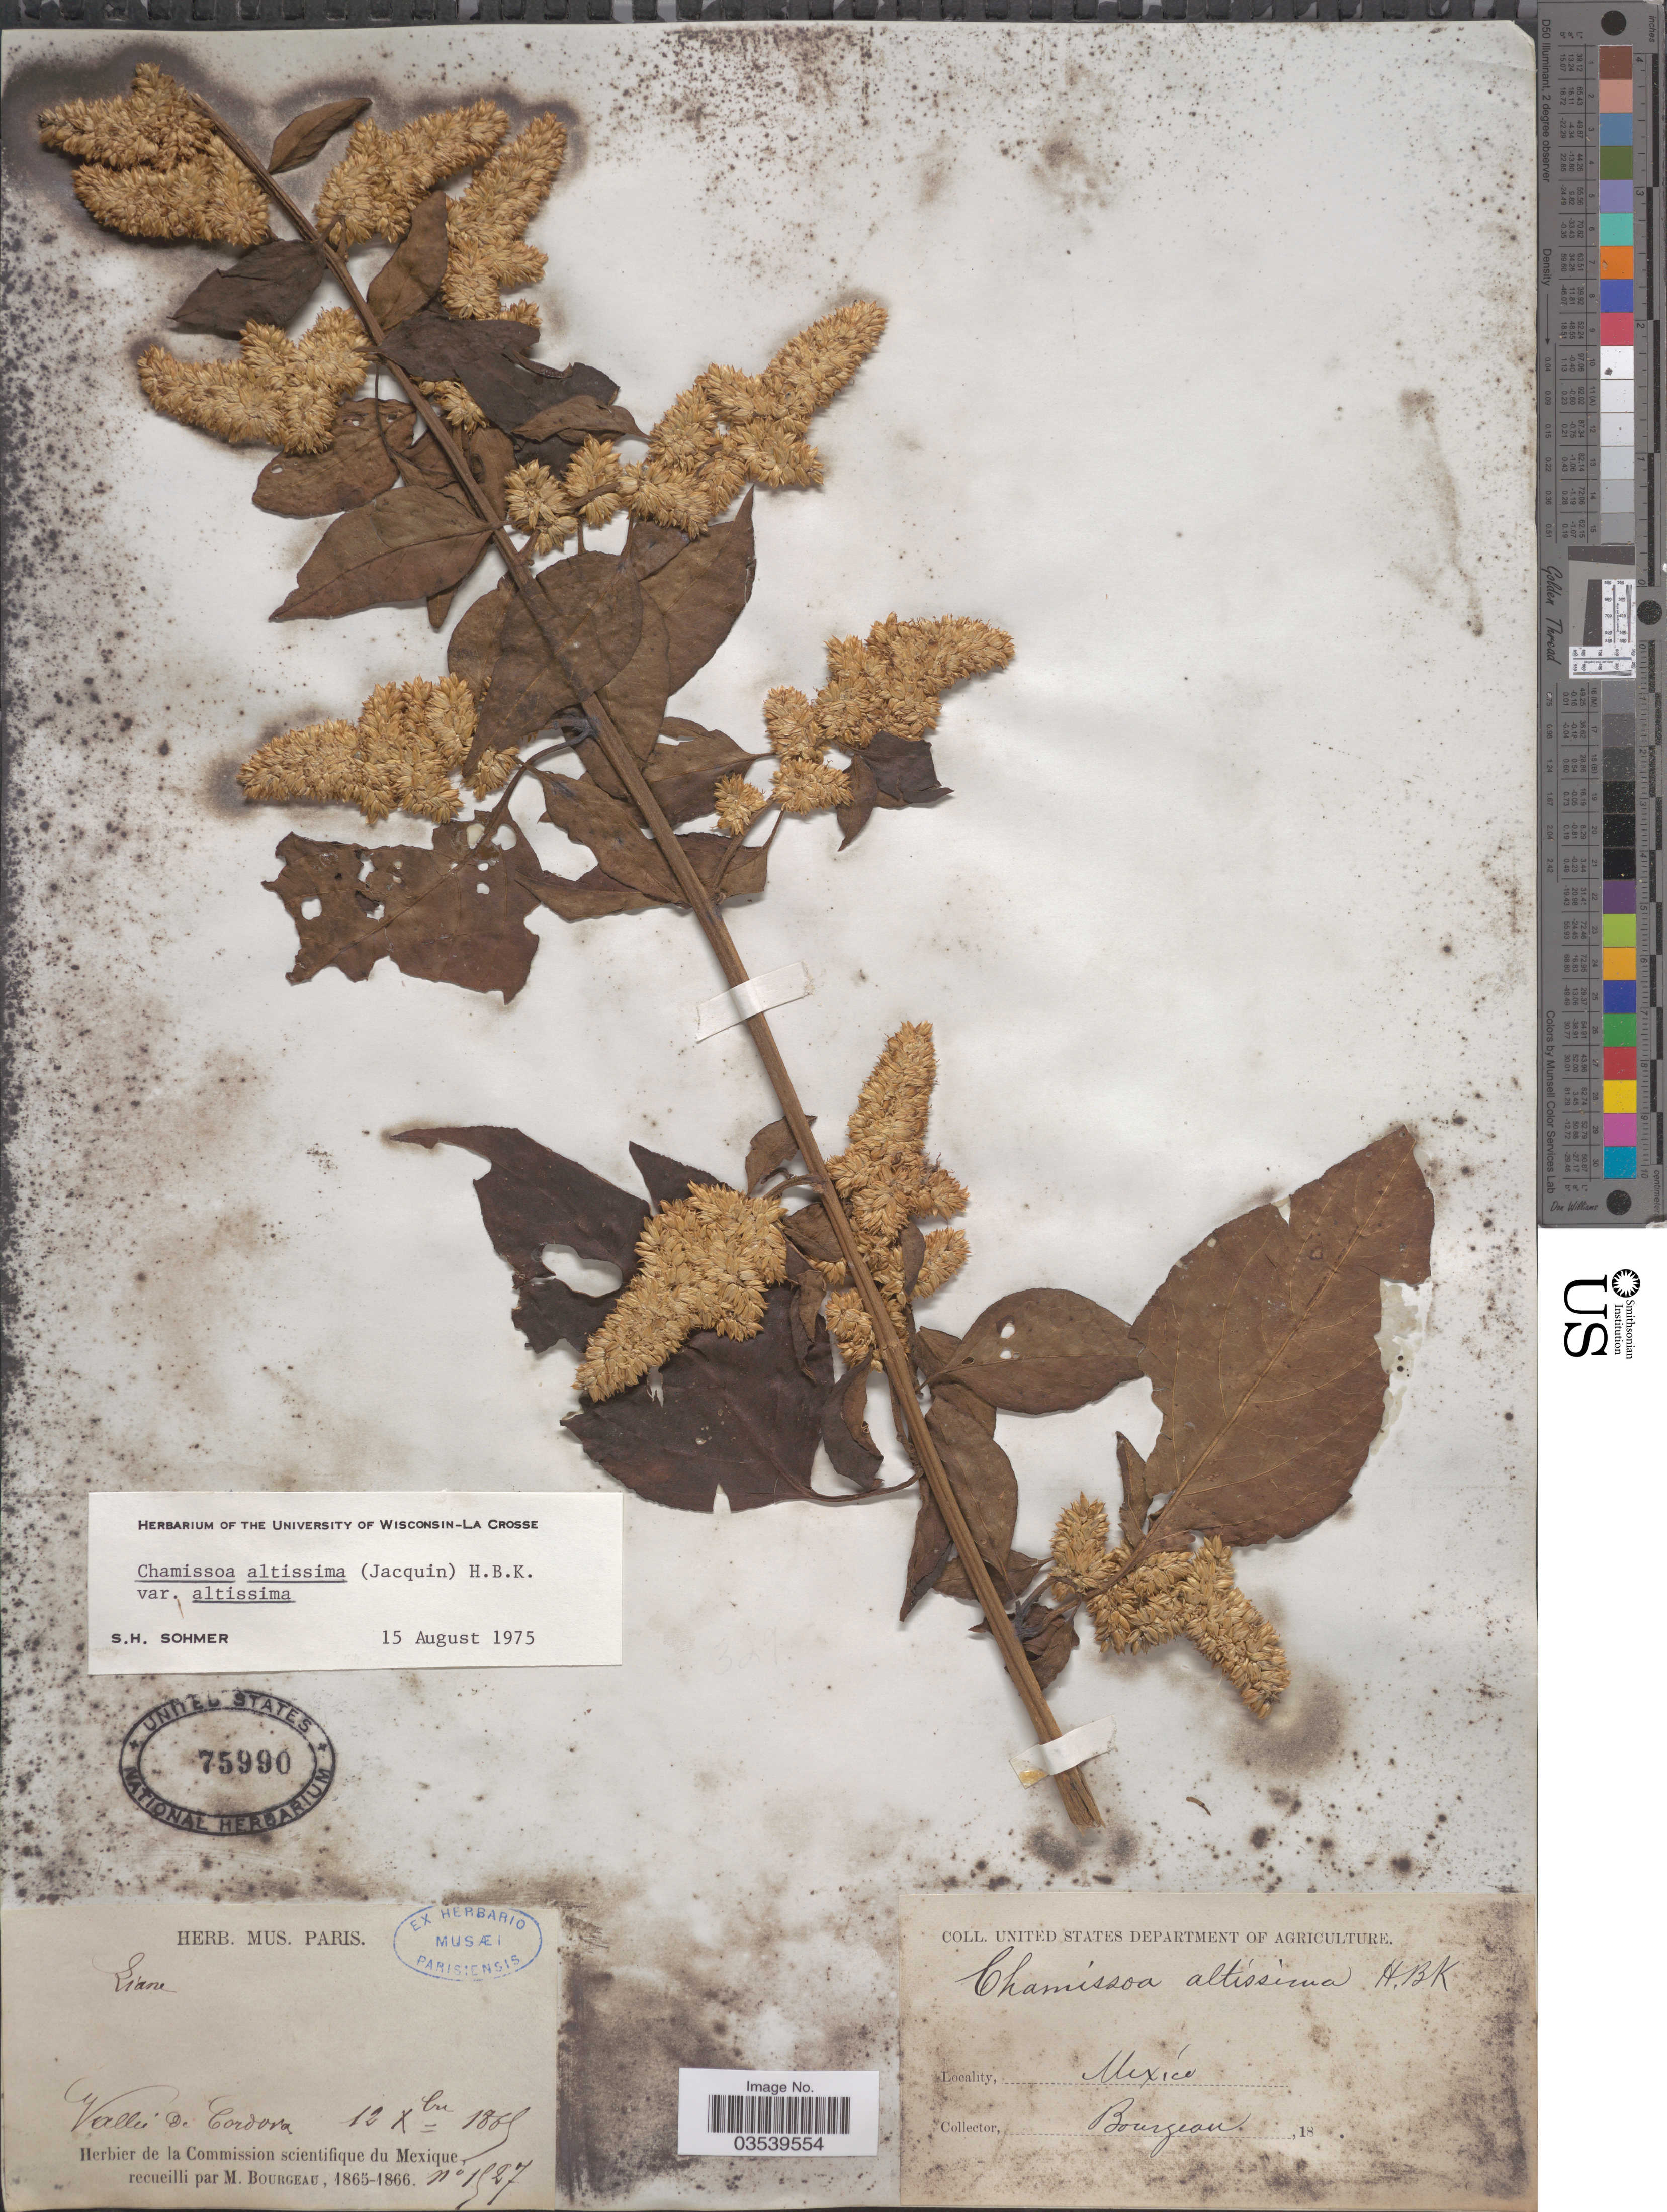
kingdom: Plantae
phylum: Tracheophyta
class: Magnoliopsida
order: Caryophyllales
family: Amaranthaceae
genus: Chamissoa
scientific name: Chamissoa altissima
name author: (Jacq.) Kunth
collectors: M. Bourgeau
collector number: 1527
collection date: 1865-12-12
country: Mexico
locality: Vallée de Cordova.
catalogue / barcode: US 75990